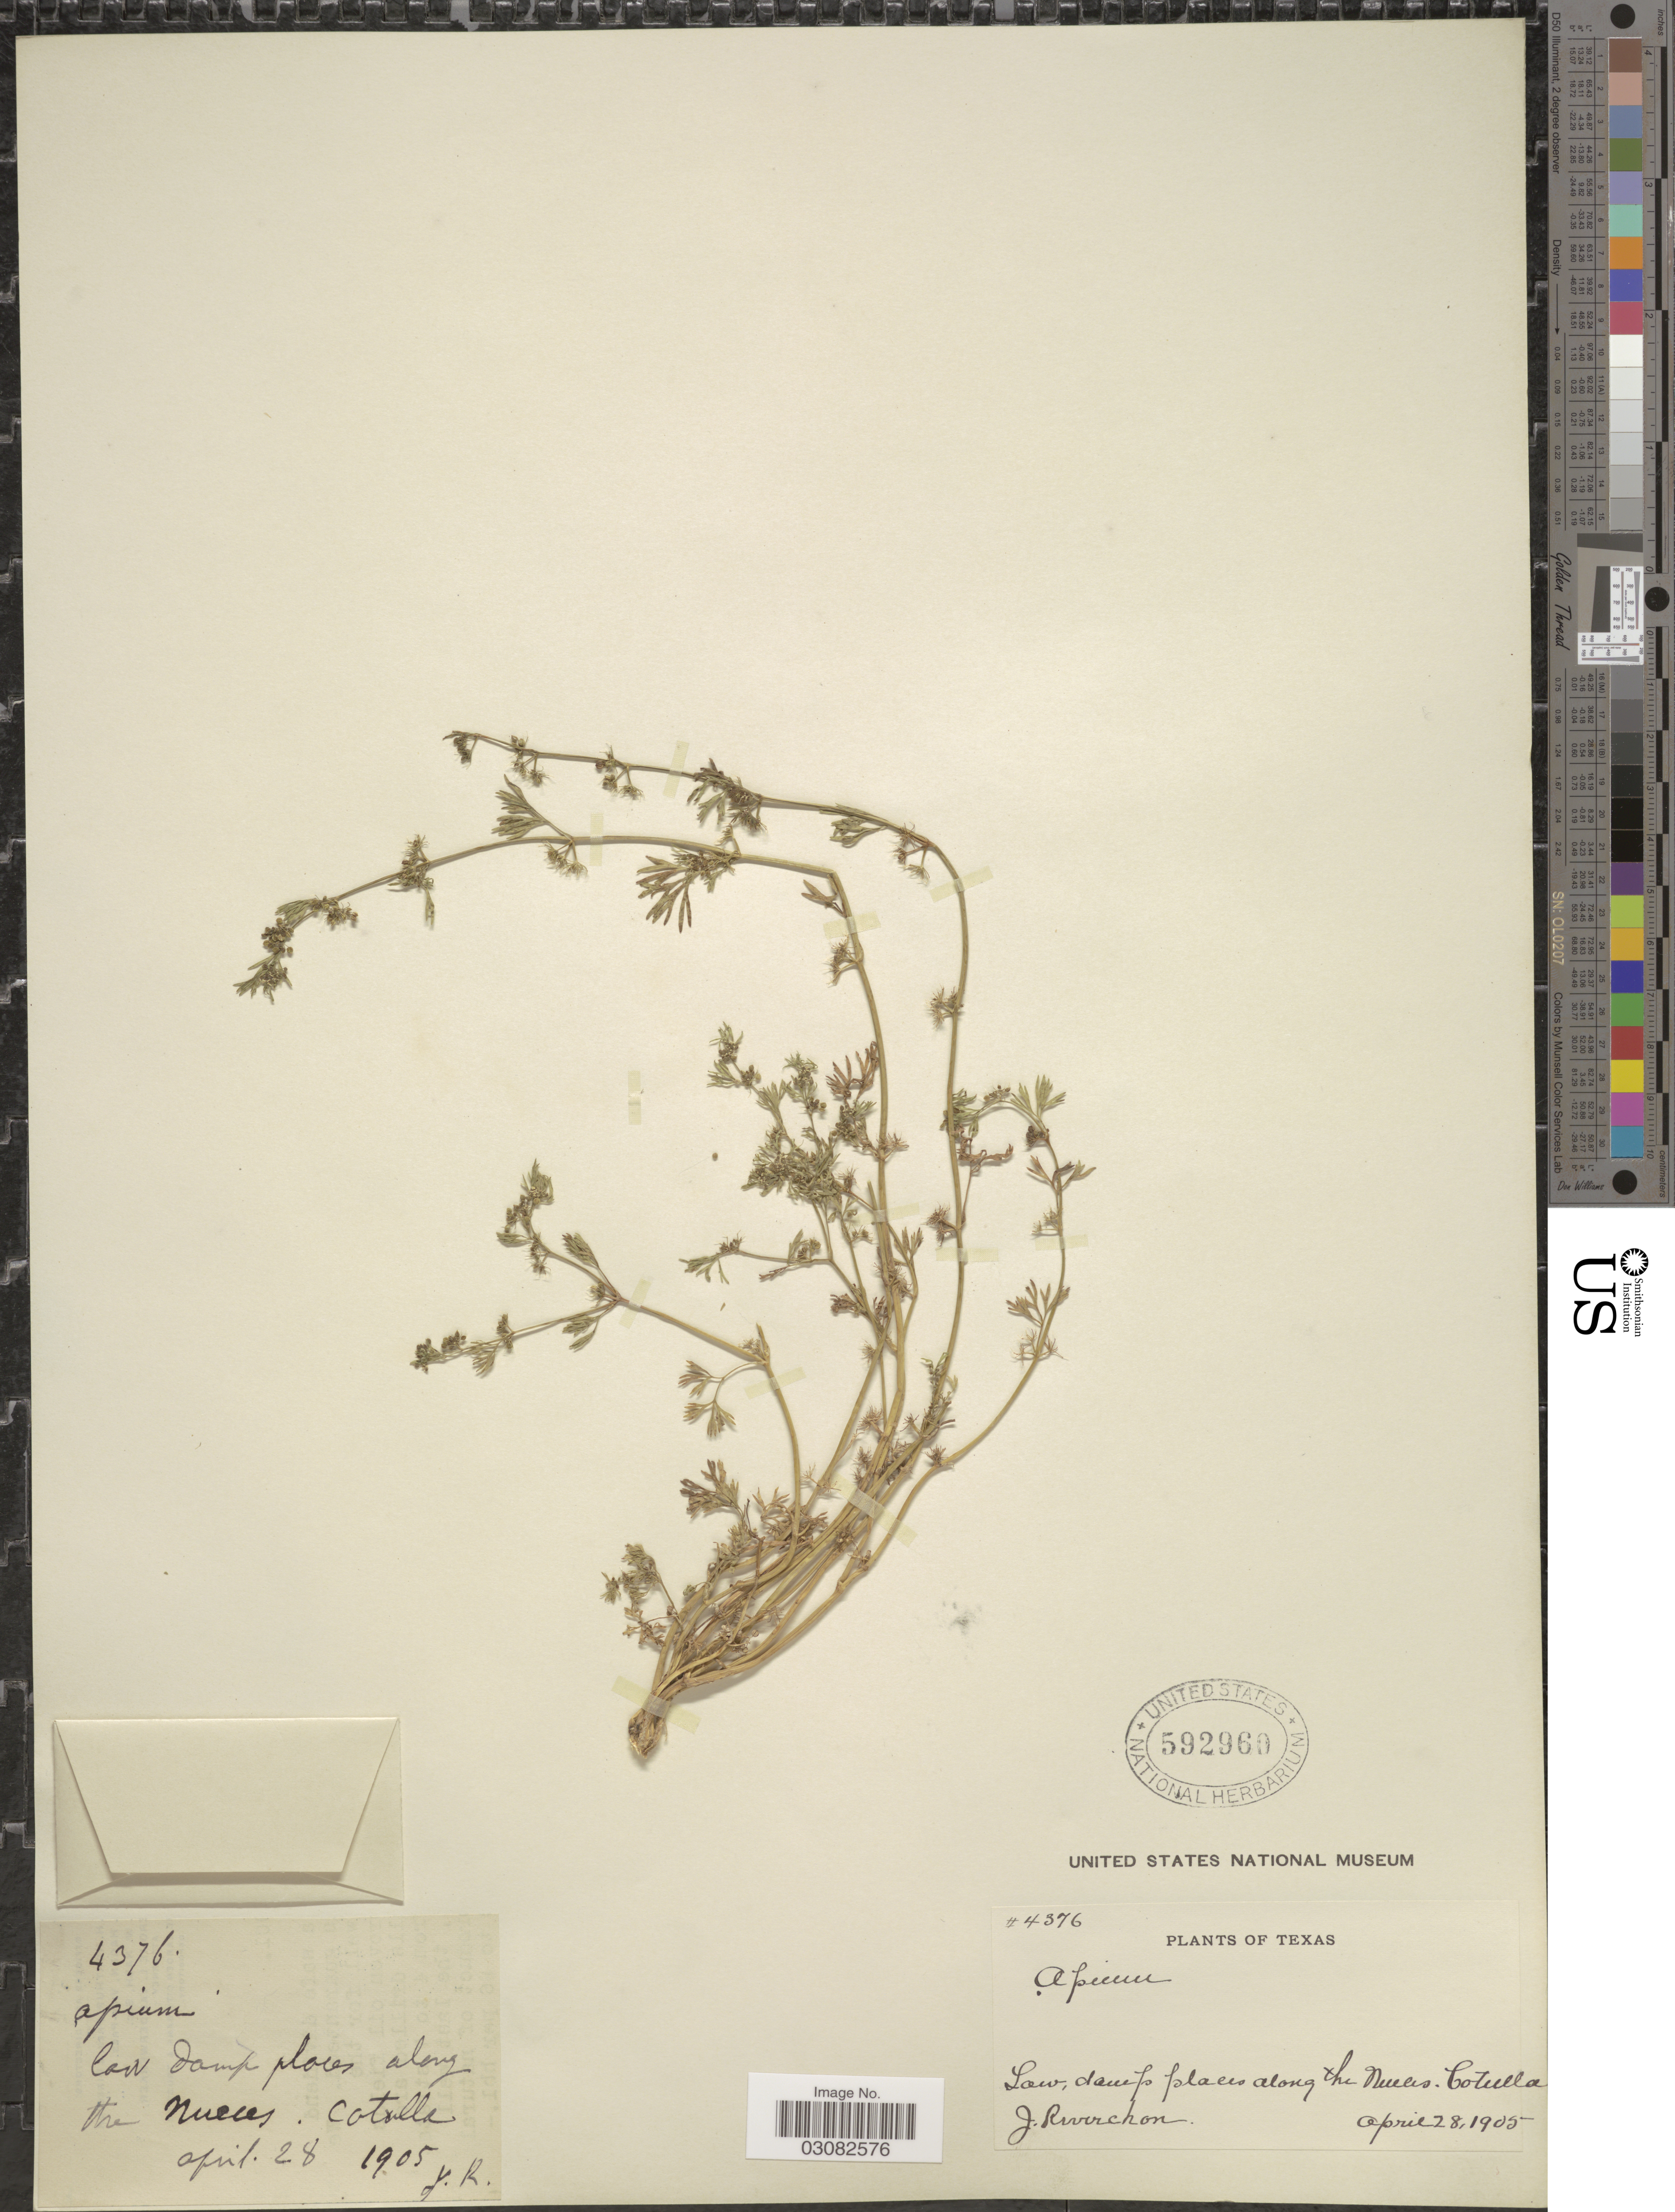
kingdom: Plantae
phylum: Tracheophyta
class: Magnoliopsida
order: Apiales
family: Apiaceae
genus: Apium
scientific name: Apium ammi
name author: (Jacq.) Urb.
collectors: J. Reverchon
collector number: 4376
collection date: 1905-04-28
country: United States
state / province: Texas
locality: Along the Nueces. Cotulla.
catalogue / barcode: US 592969